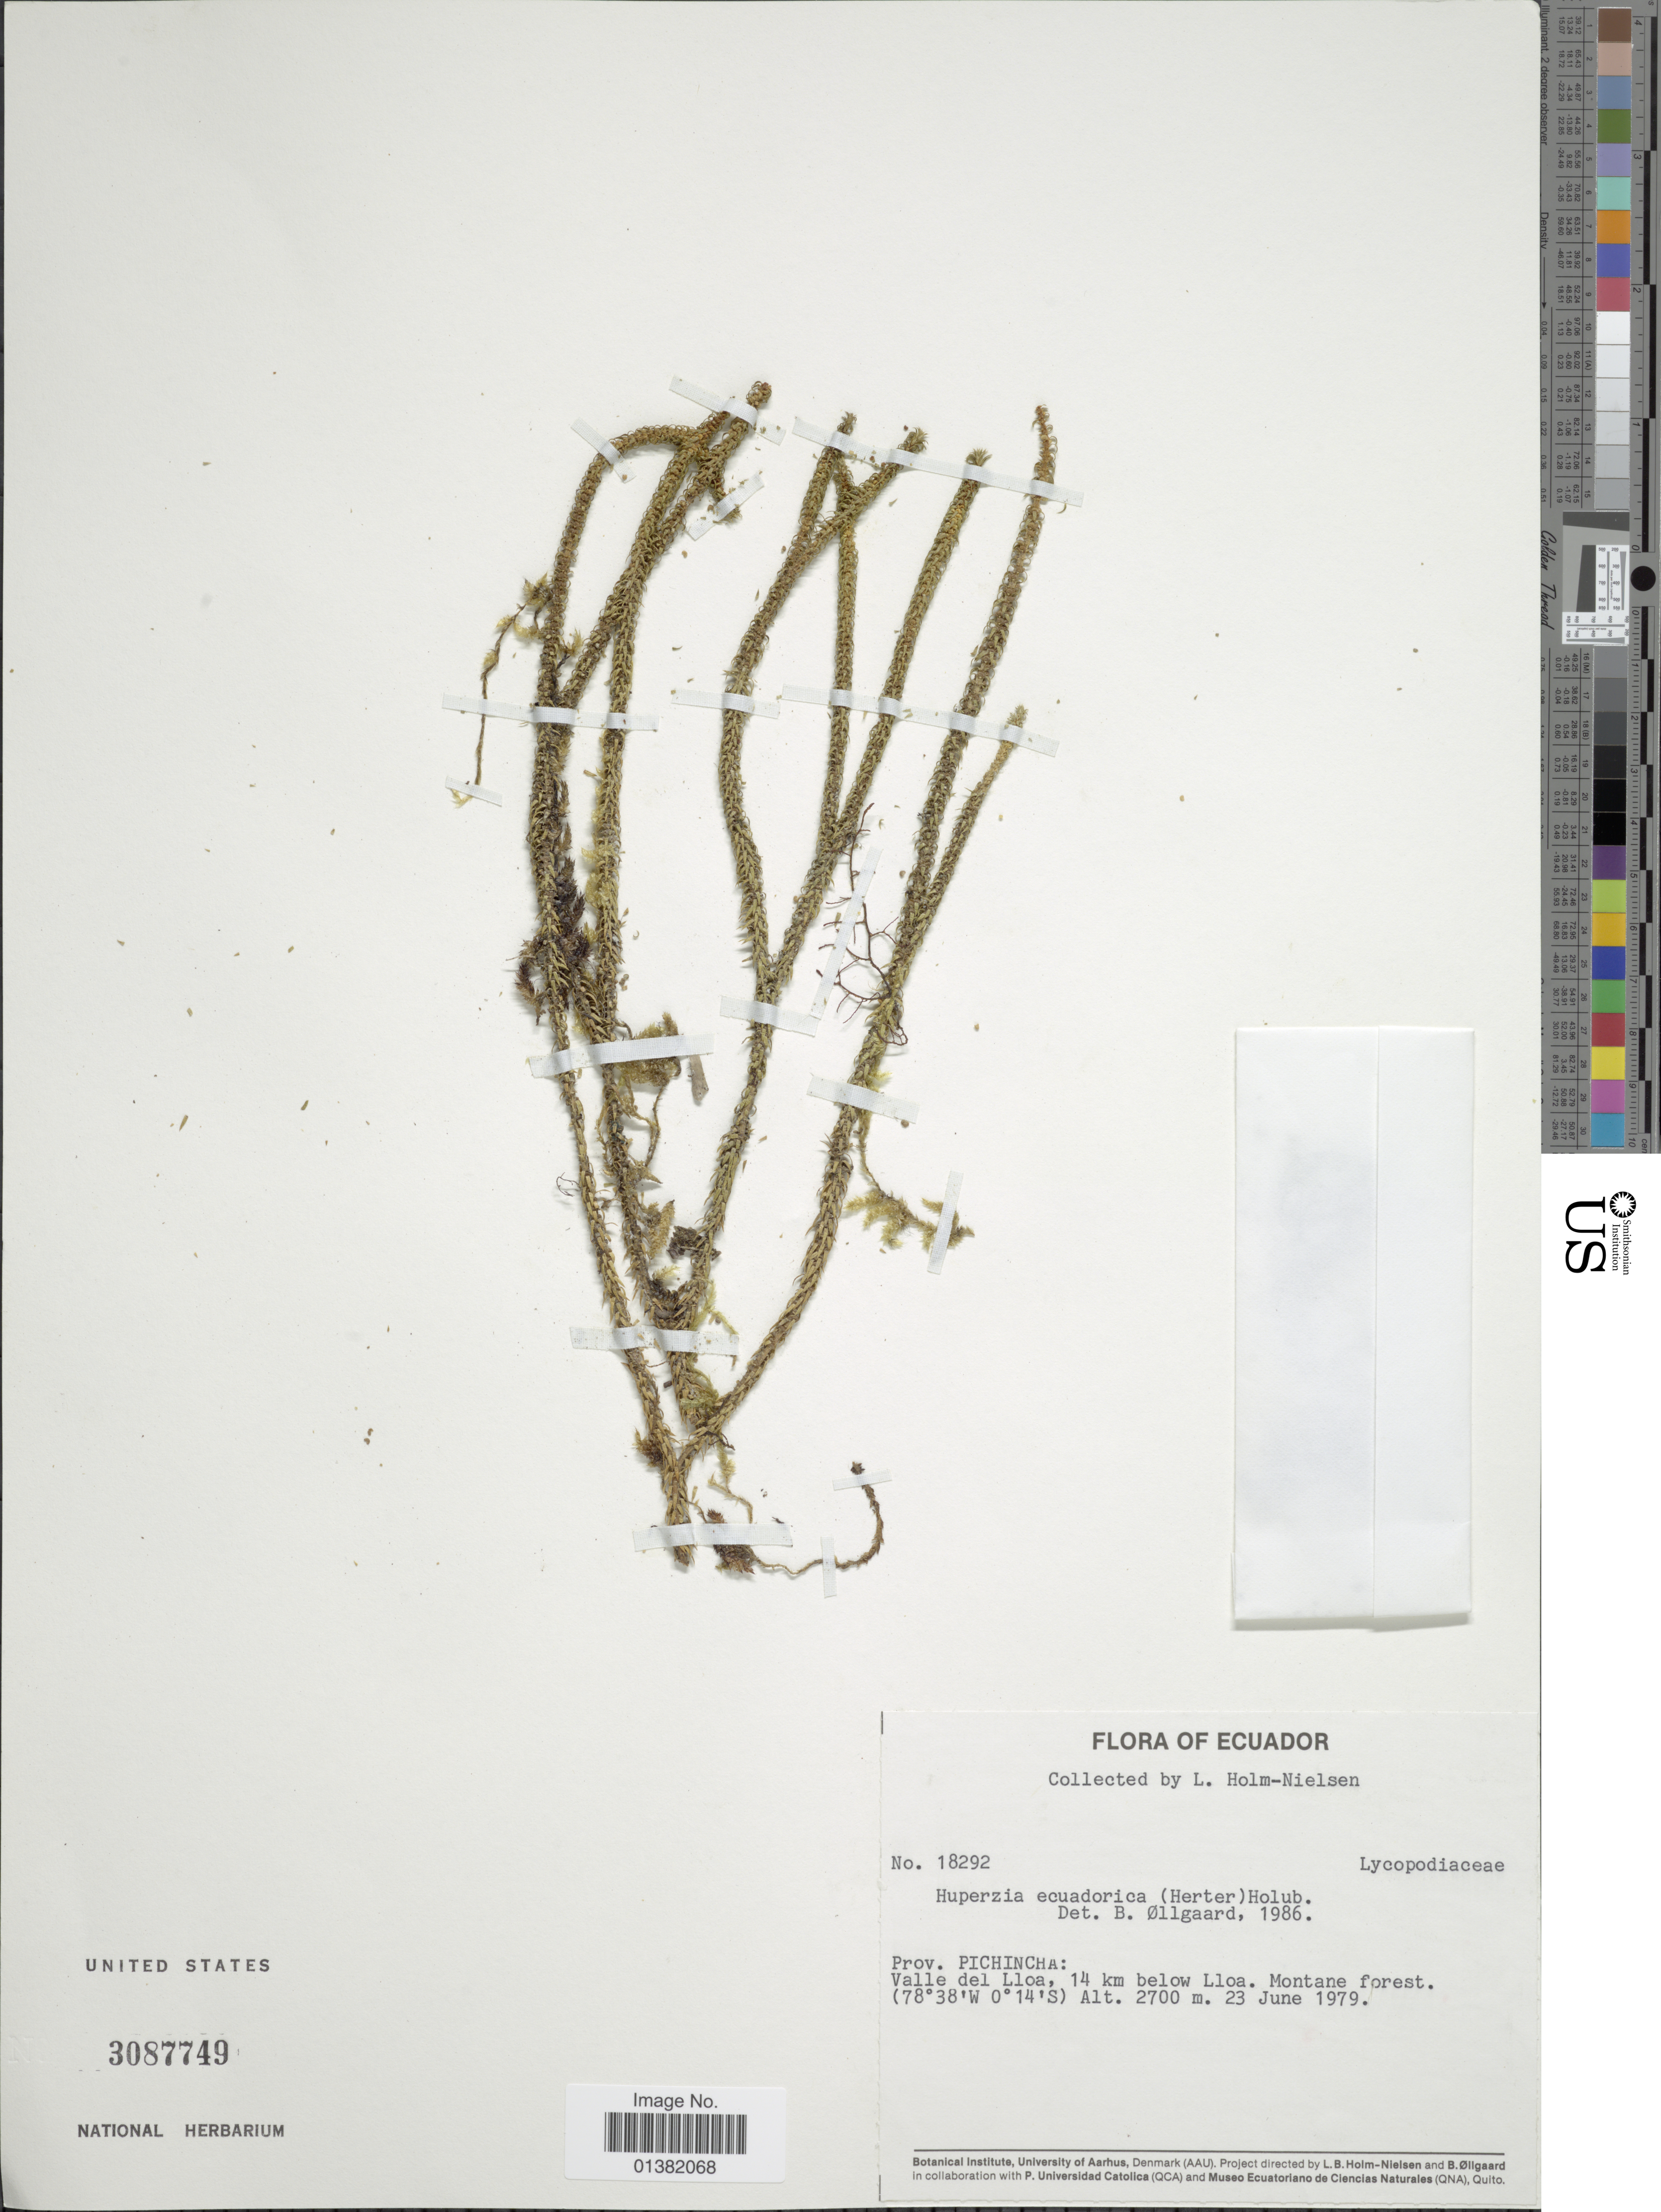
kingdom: Plantae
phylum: Tracheophyta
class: Lycopodiopsida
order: Lycopodiales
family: Lycopodiaceae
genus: Phlegmariurus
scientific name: Phlegmariurus eversus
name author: (Poir.) B. Øllg.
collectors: L. B. Holm-Nielsen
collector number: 18292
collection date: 1979-06-23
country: Ecuador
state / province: Pichincha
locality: Valle del Lloa, 14 km below Lloa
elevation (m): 2700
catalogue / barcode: US 3087749